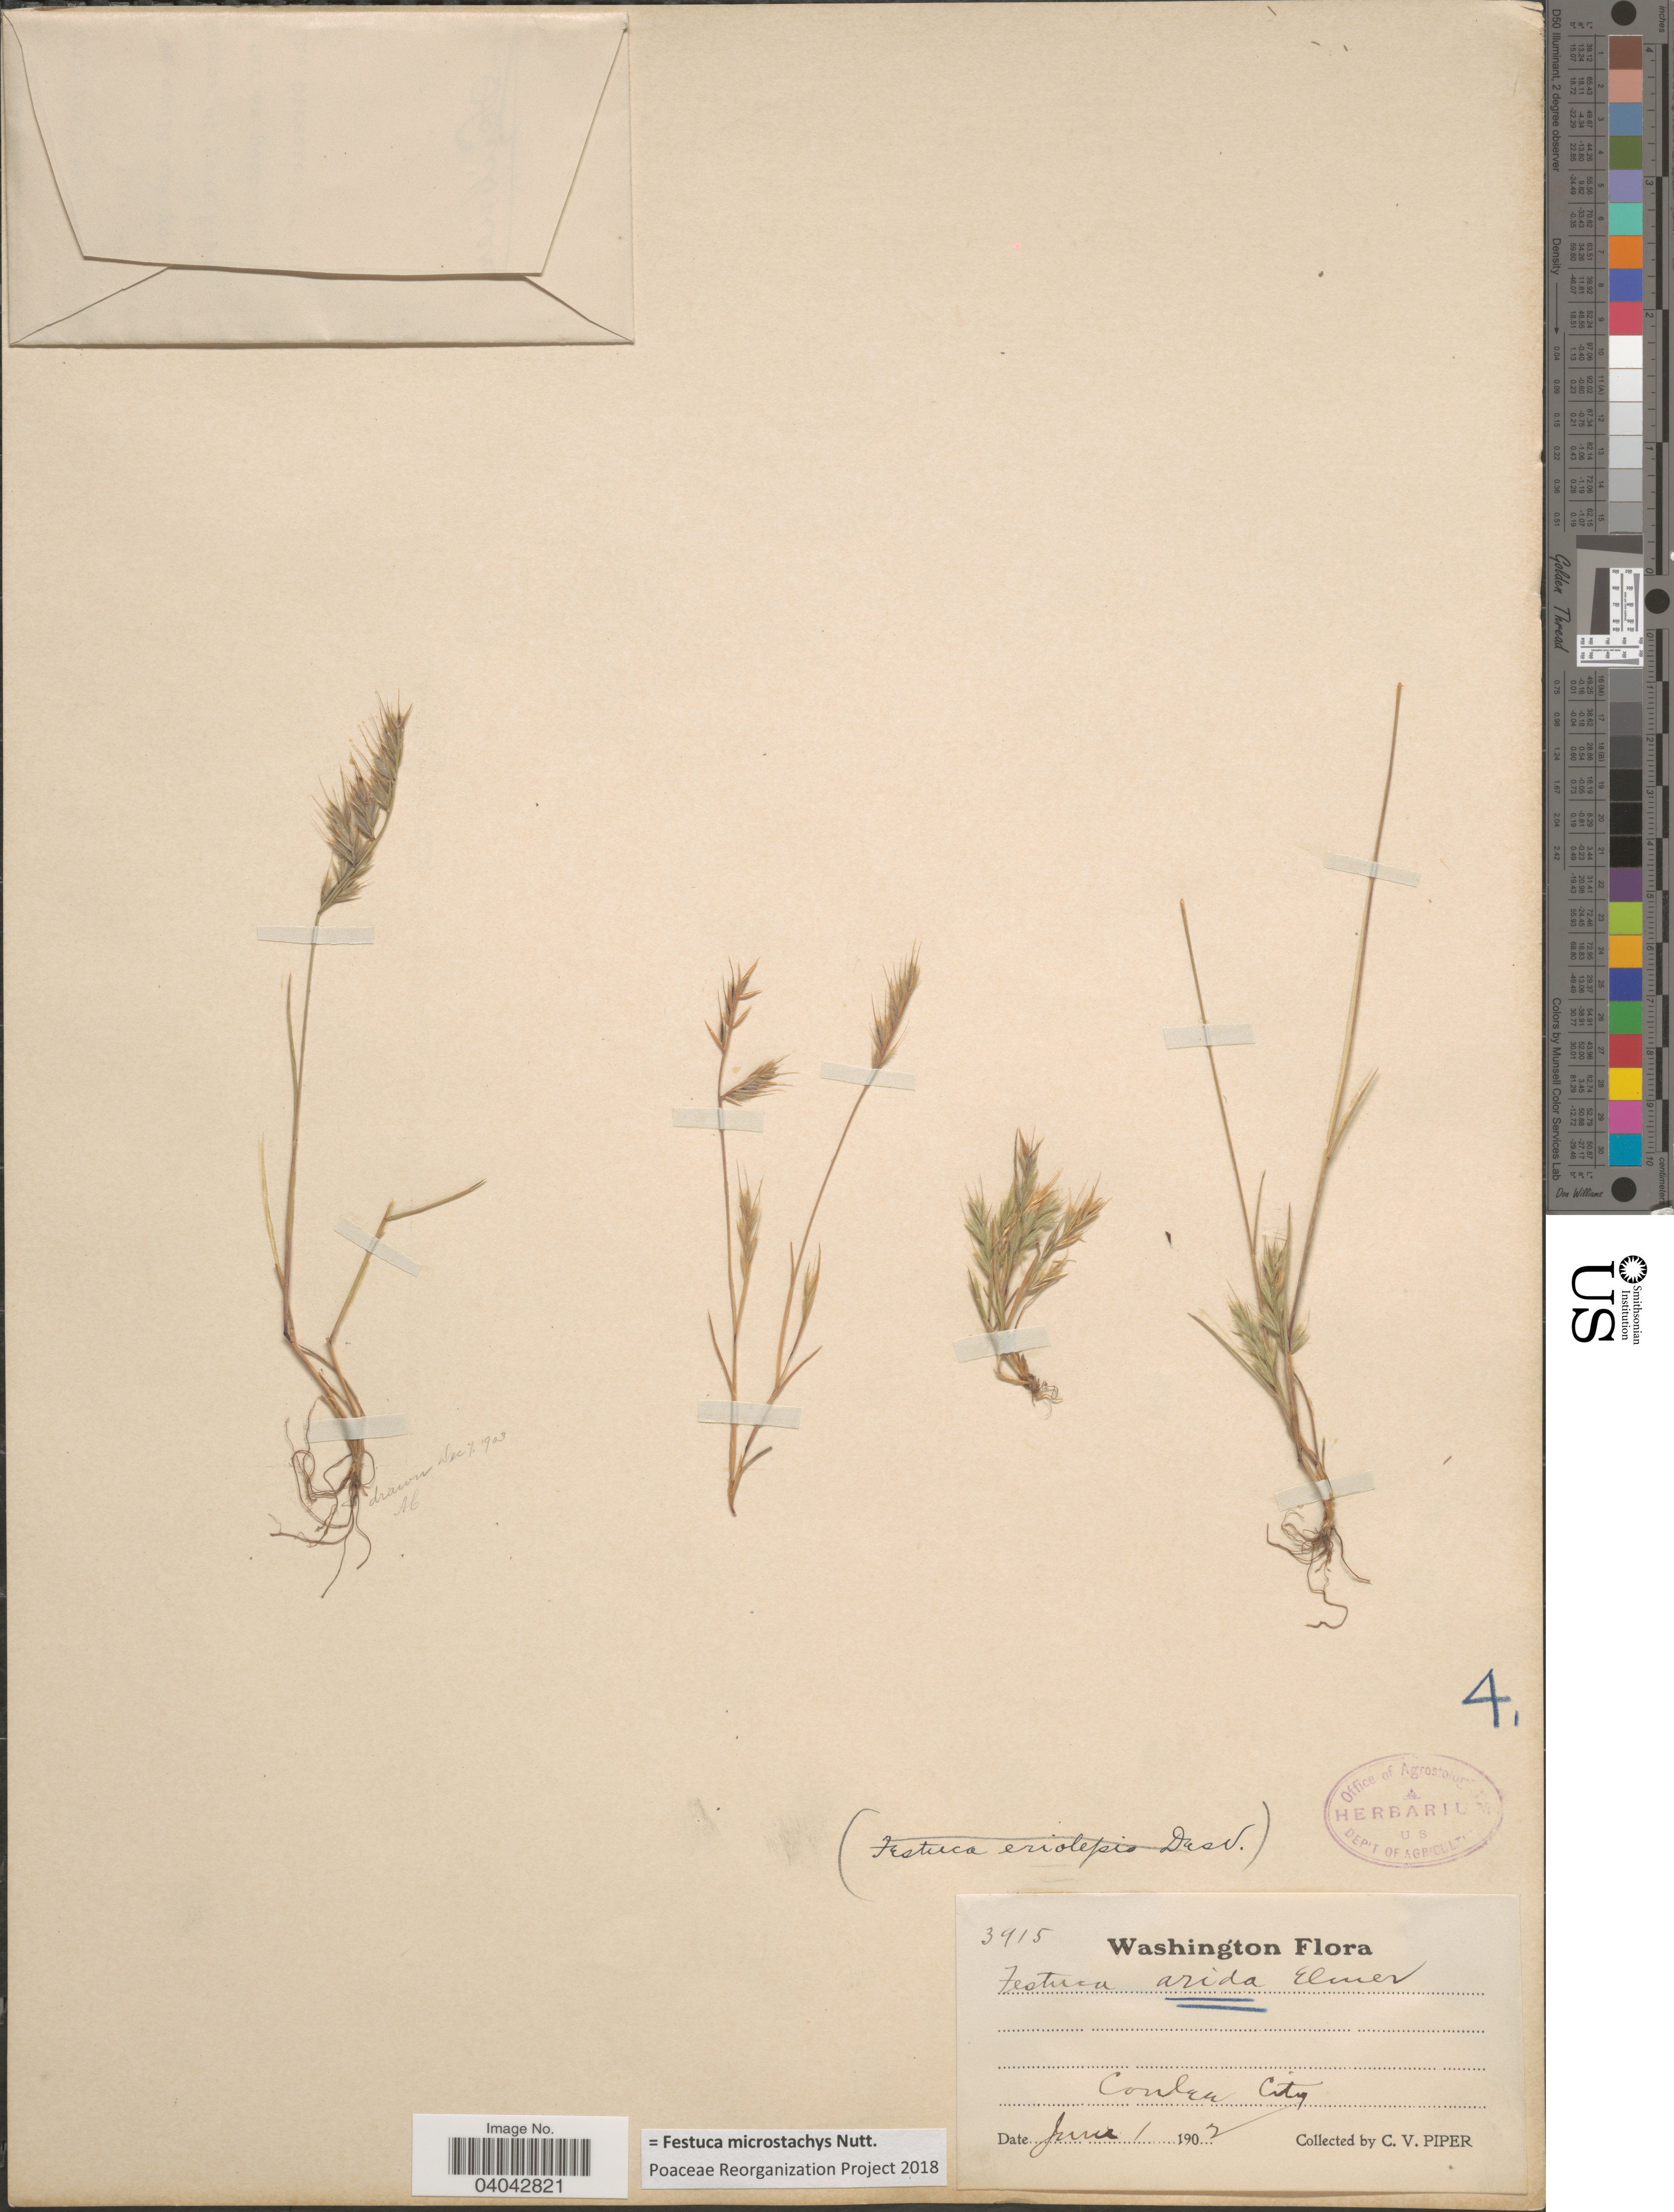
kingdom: Plantae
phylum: Tracheophyta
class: Liliopsida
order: Poales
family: Poaceae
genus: Festuca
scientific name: Festuca microstachys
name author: Nutt.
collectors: C. V. Piper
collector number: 3915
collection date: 1902-06-01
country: United States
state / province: Washington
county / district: Grant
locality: Coulee City.